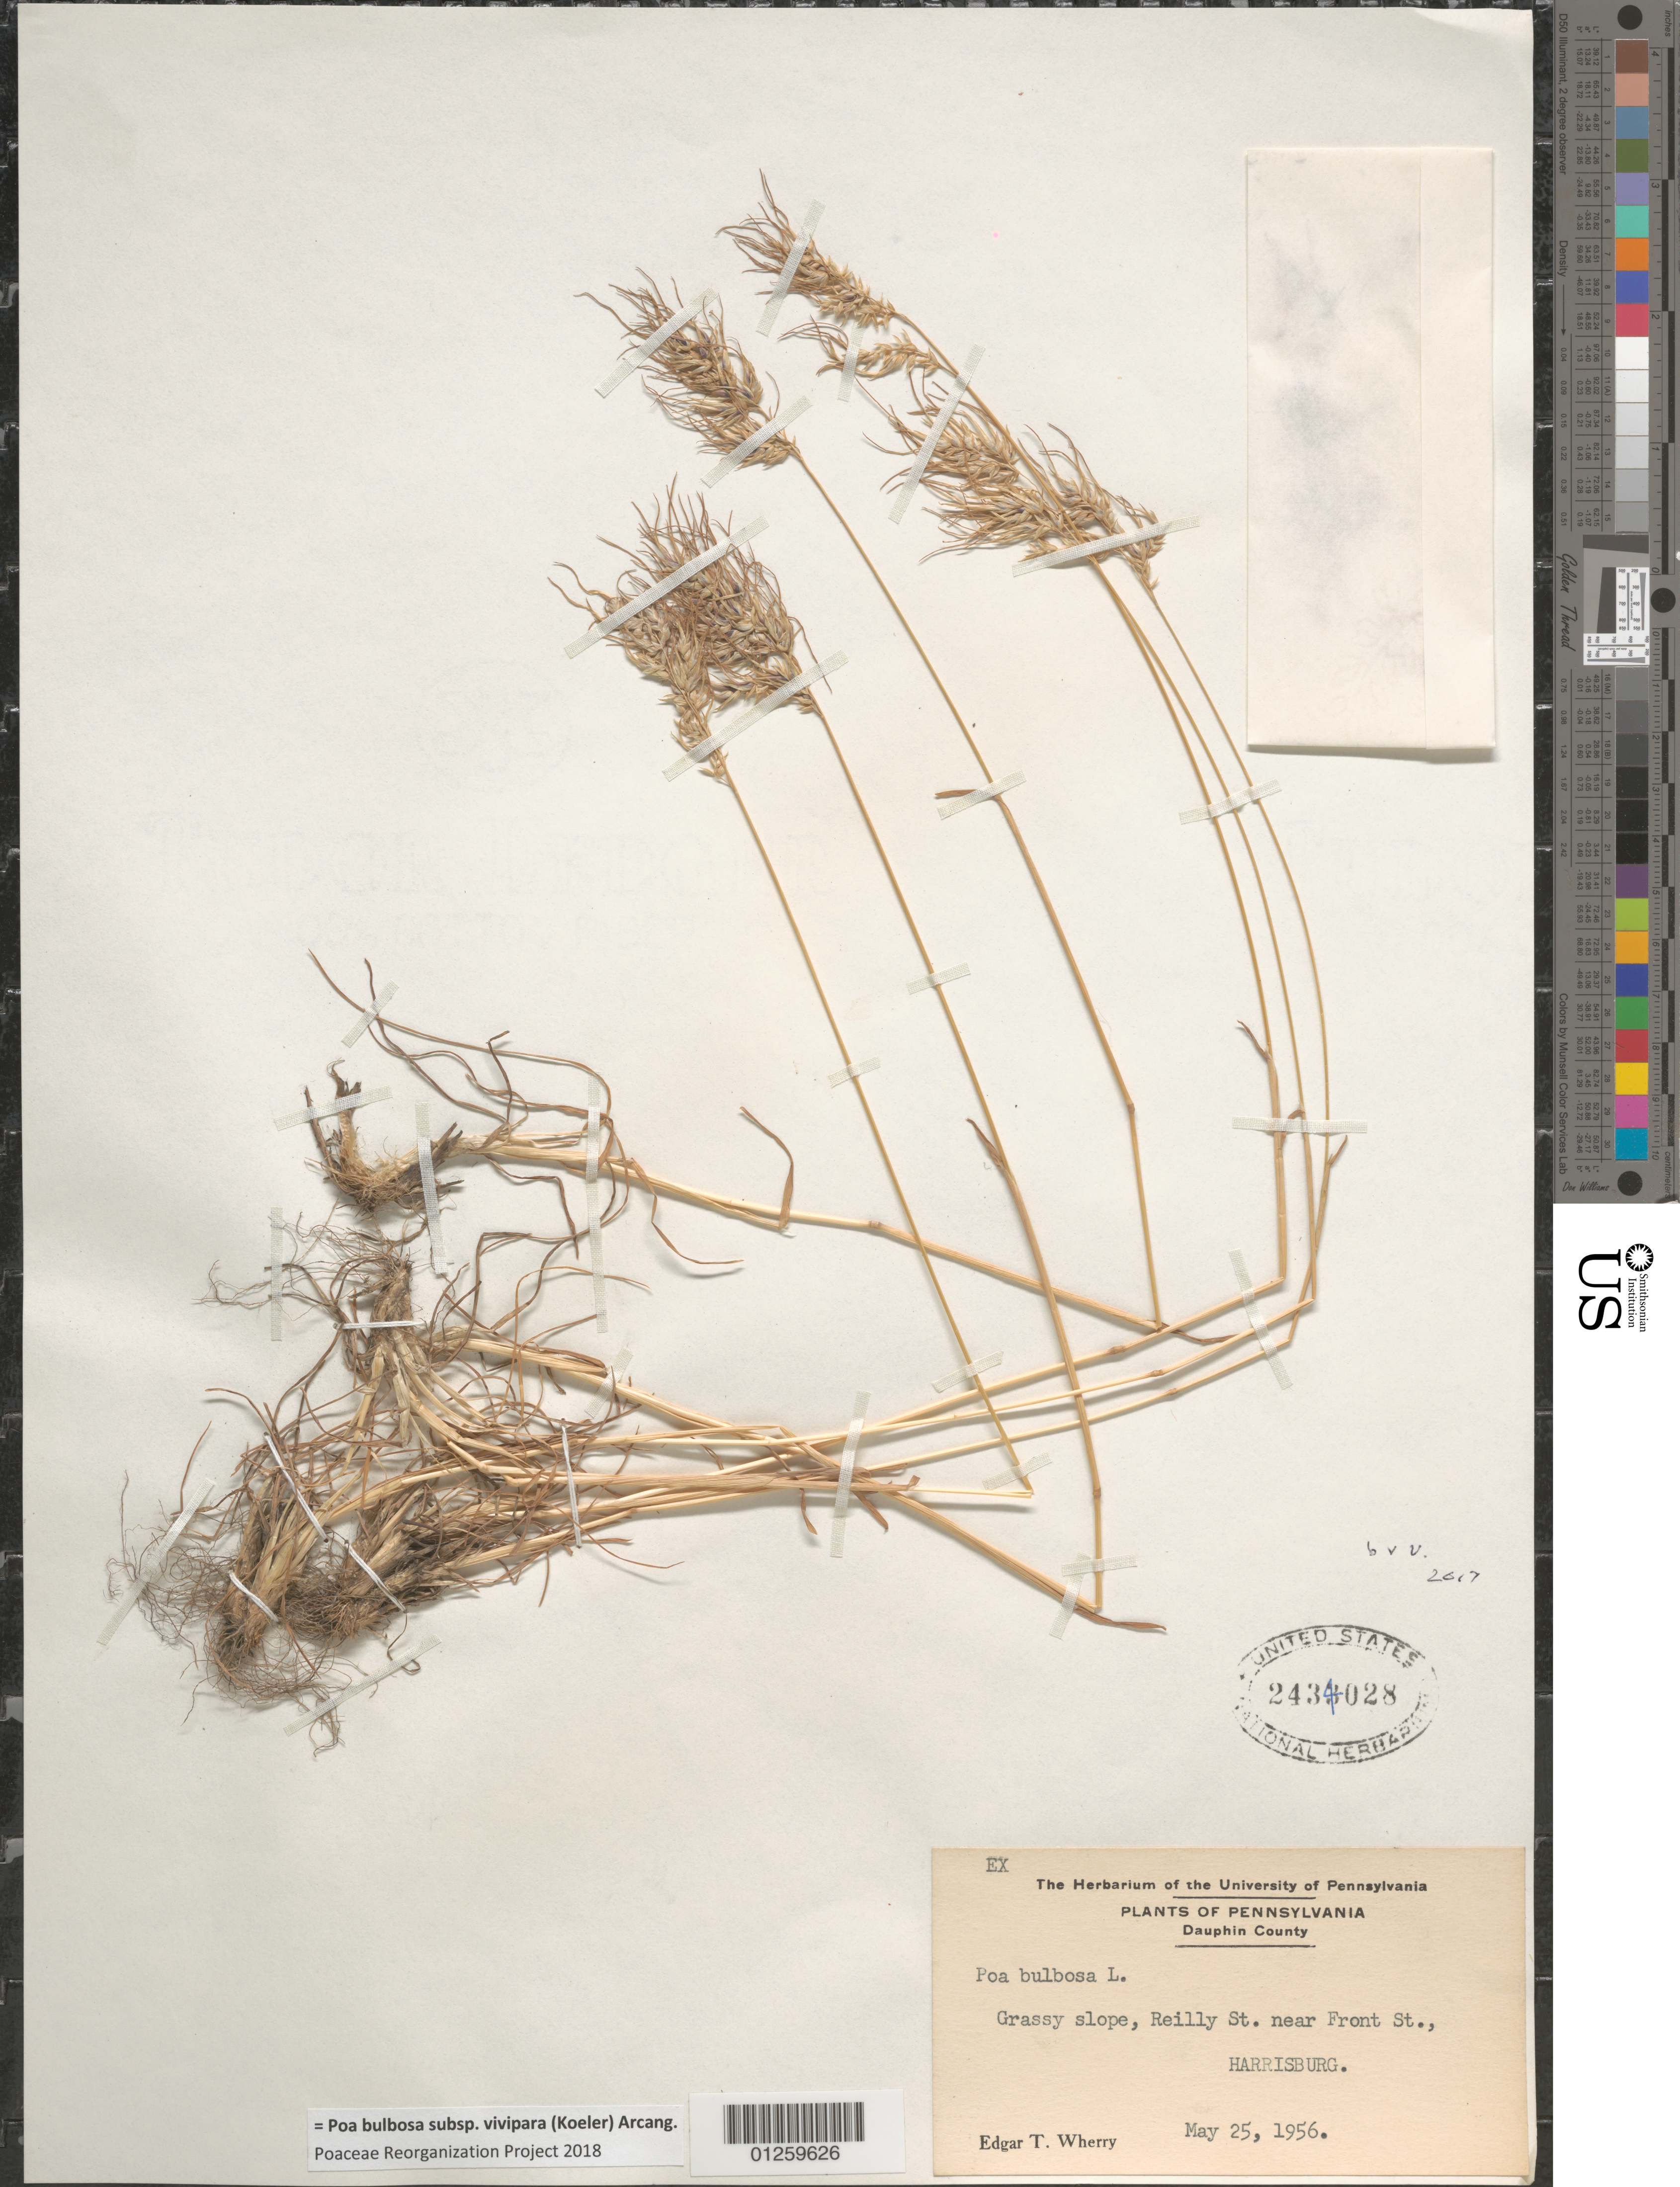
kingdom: Plantae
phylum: Tracheophyta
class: Liliopsida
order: Poales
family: Poaceae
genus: Poa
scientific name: Poa bulbosa subsp. vivipara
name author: (Koeler) Arcang.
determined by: Poaceae Reorganization Project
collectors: E. T. Wherry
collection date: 1956-05-25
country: United States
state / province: Pennsylvania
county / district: Dauphin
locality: Reilly St. near Front St.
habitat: Grassy slope.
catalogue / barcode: US 2434028